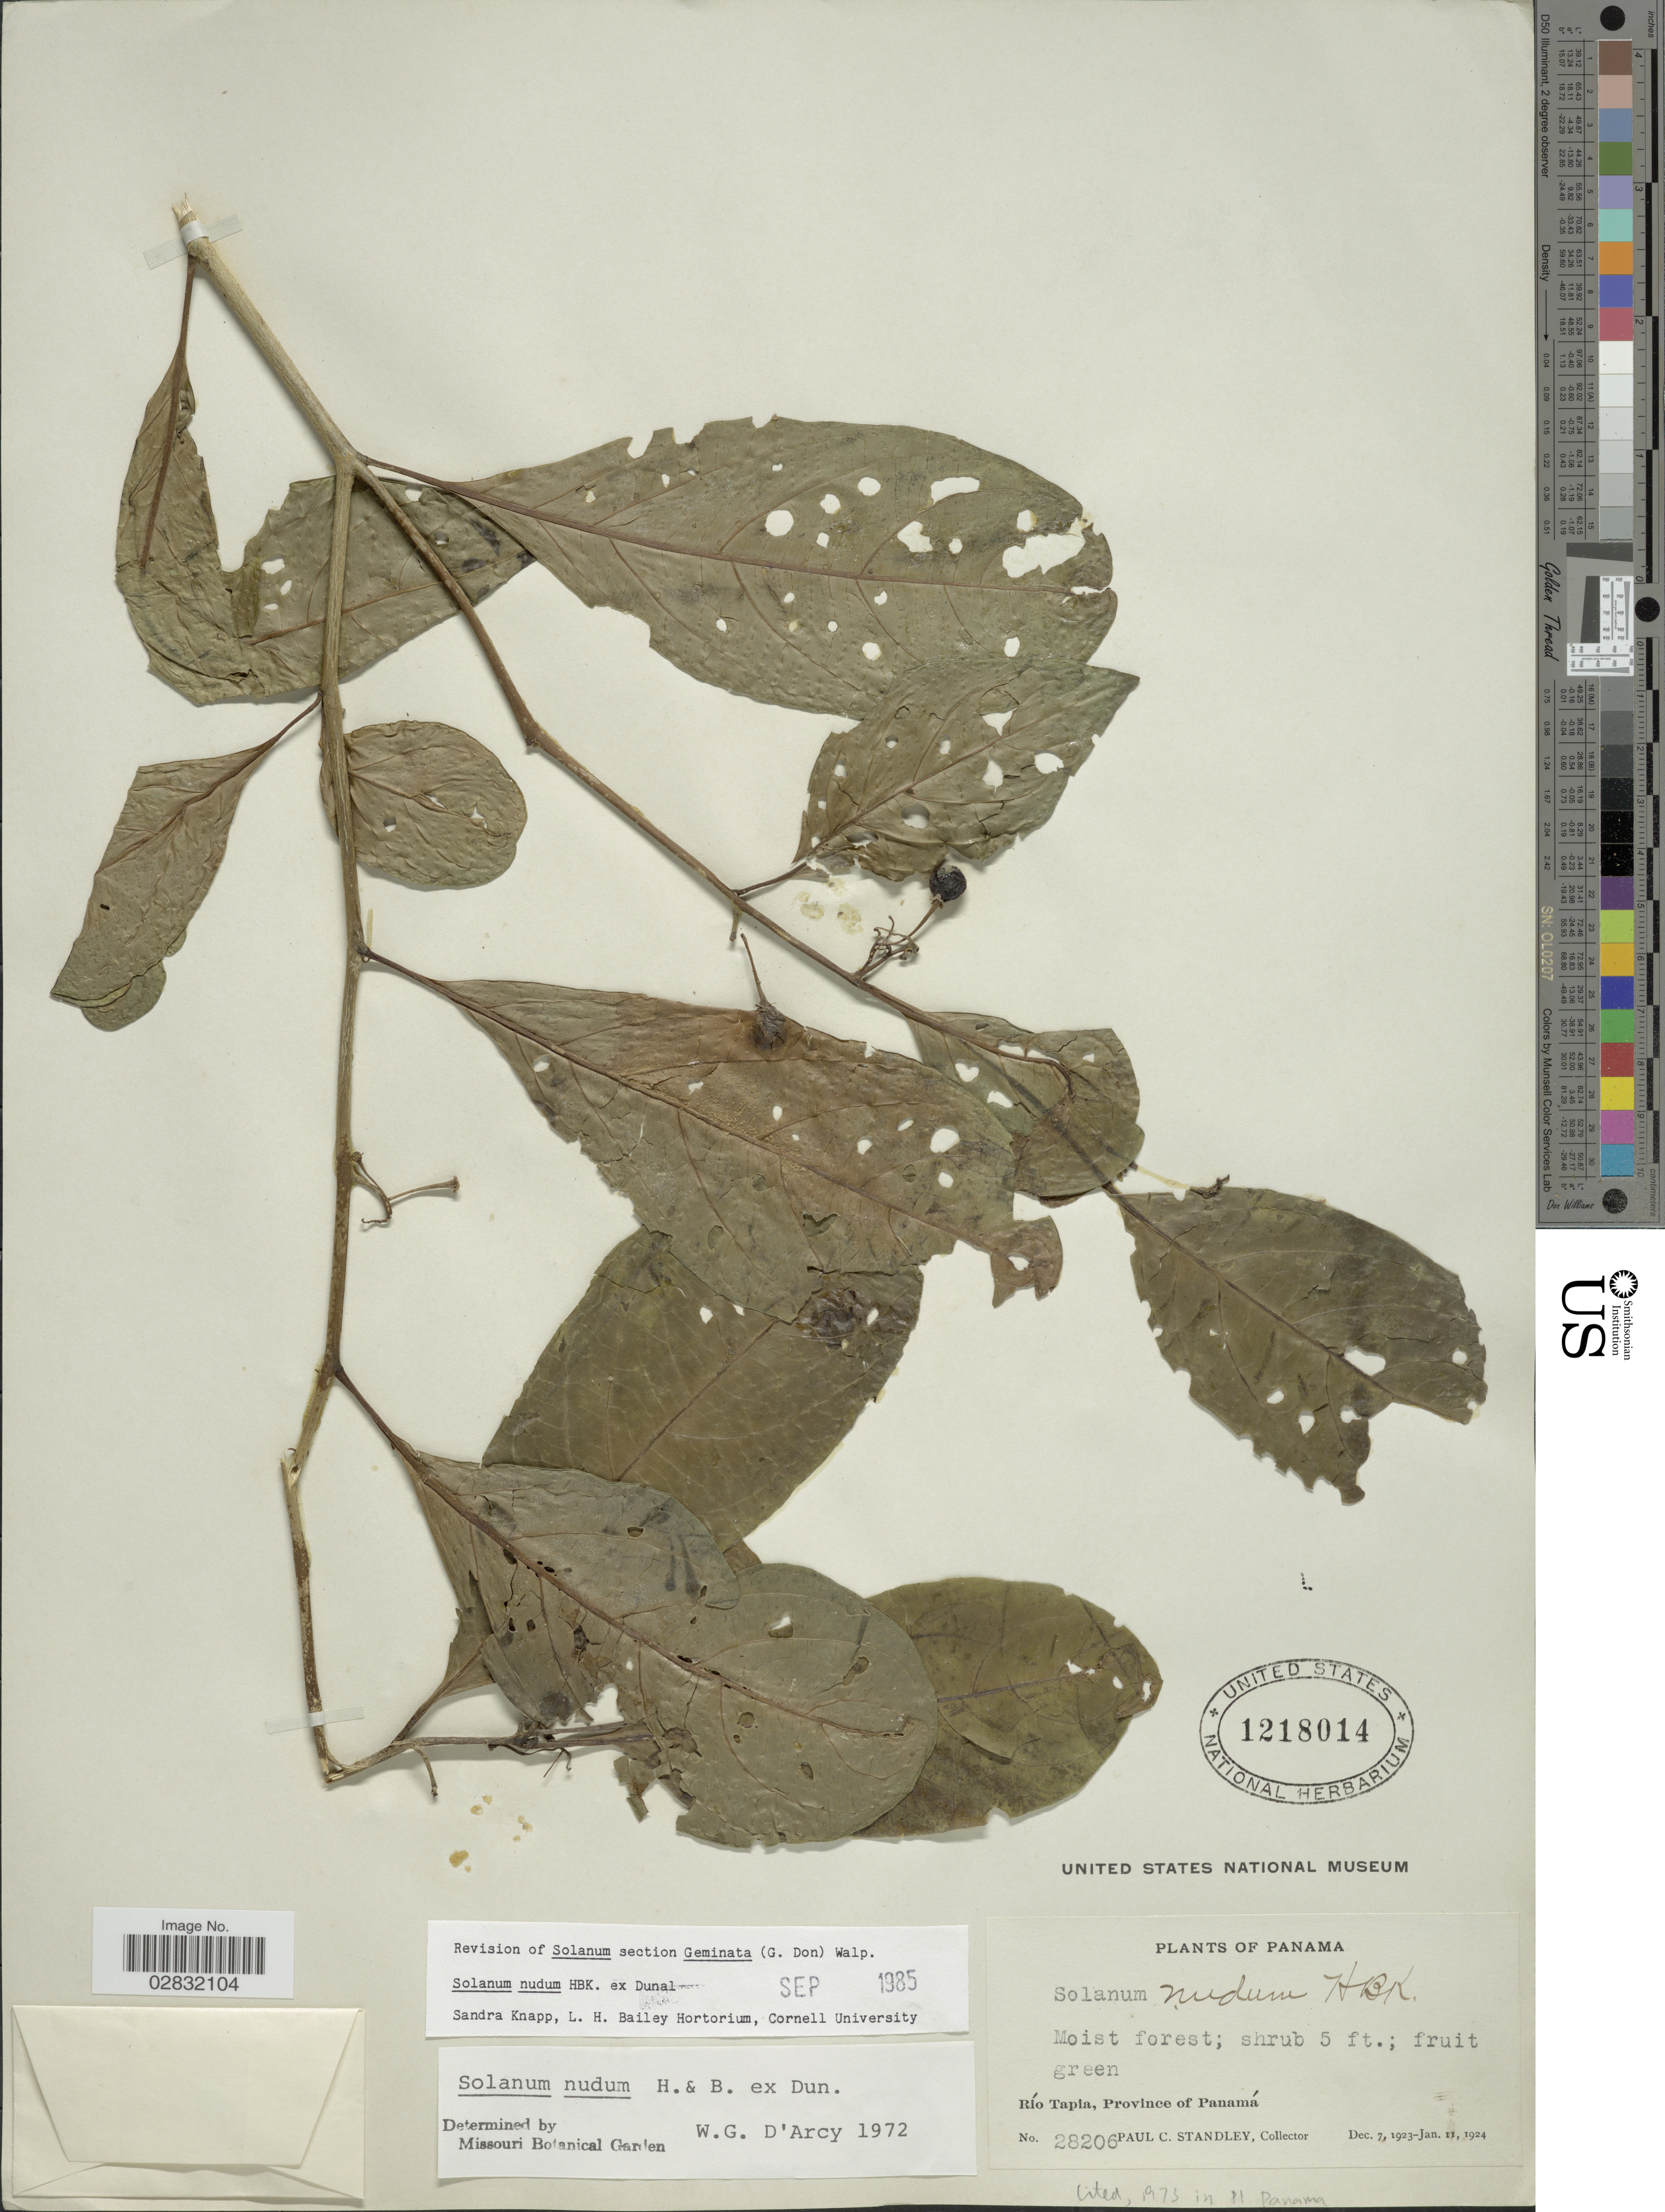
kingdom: Plantae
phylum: Tracheophyta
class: Magnoliopsida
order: Solanales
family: Solanaceae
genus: Solanum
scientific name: Solanum nudum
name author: Humb. & Bonpl. ex Dunal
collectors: P. C. Standley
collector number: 28206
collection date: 1923-12-07/1924-01-11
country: Panama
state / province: Panamá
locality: Río Tapia.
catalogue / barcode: US 1218014